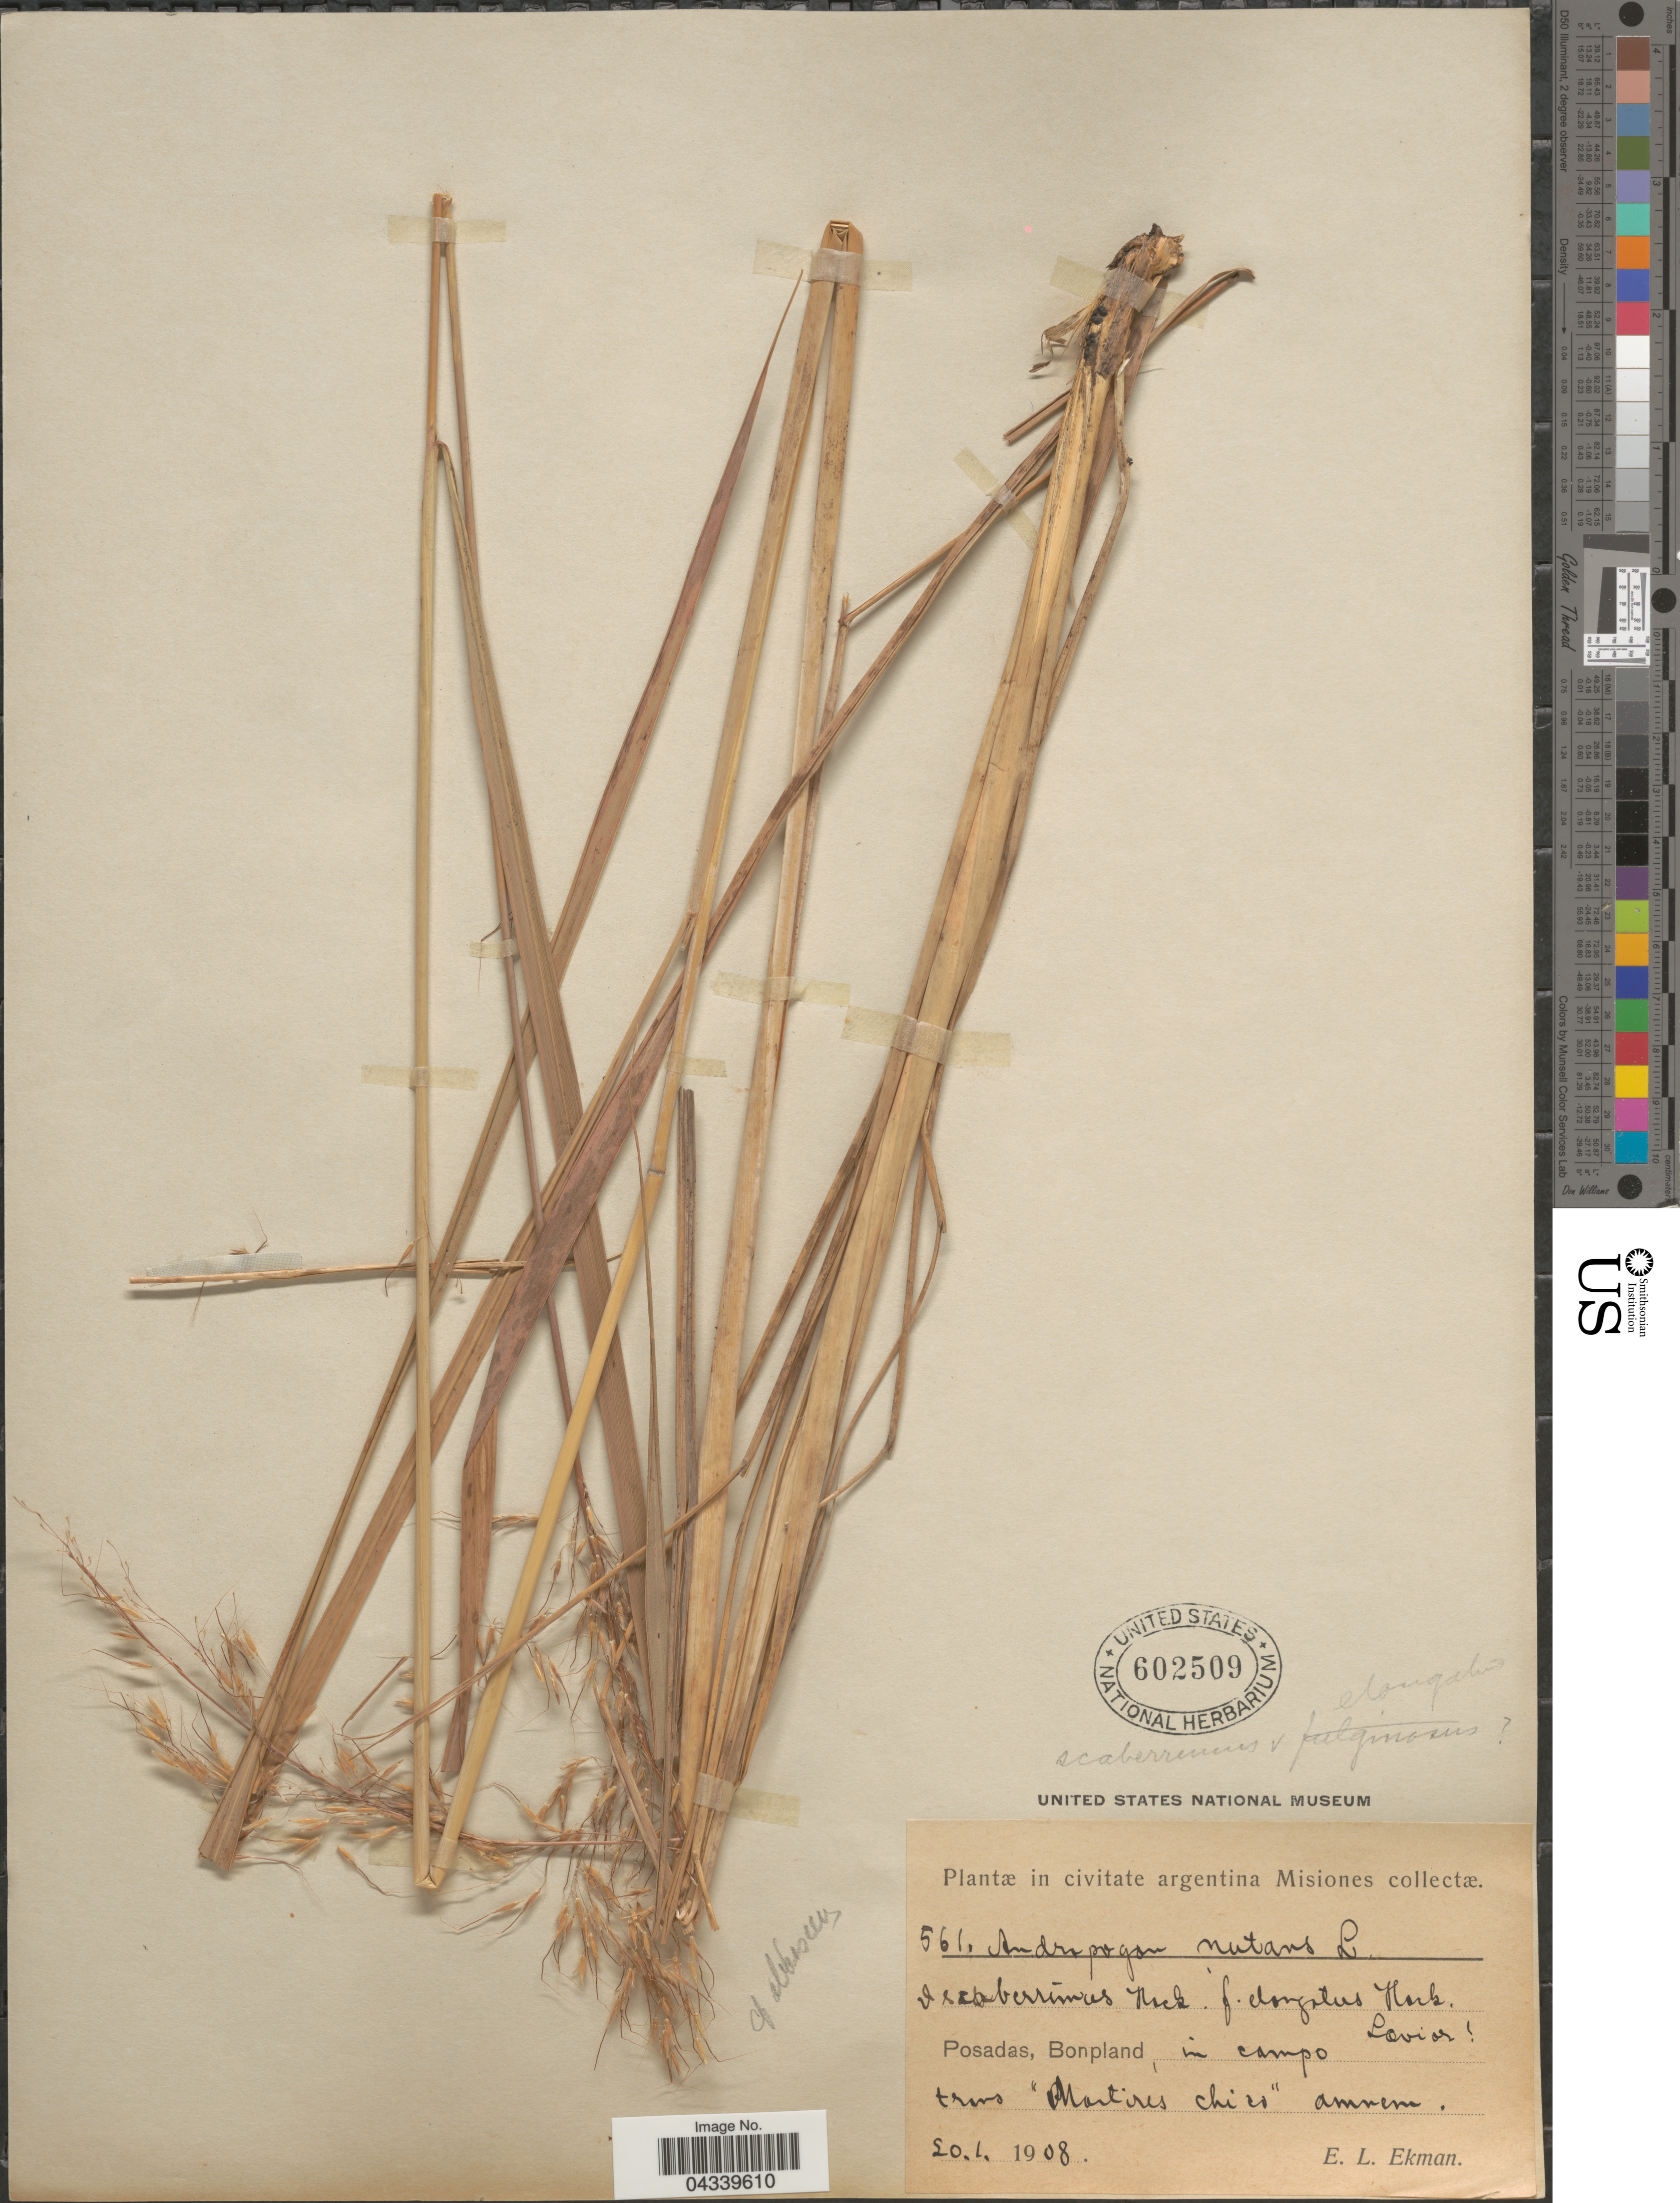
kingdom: Plantae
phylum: Tracheophyta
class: Liliopsida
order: Poales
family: Poaceae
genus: Sorghastrum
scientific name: Sorghastrum scaberrimum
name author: (Nees) Herter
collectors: E. L. Ekman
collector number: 561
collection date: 1908-01-20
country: Argentina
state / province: Misiones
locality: Posadas, Bonpland, in campo trans "Martires chico" amnem.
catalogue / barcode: US 602509